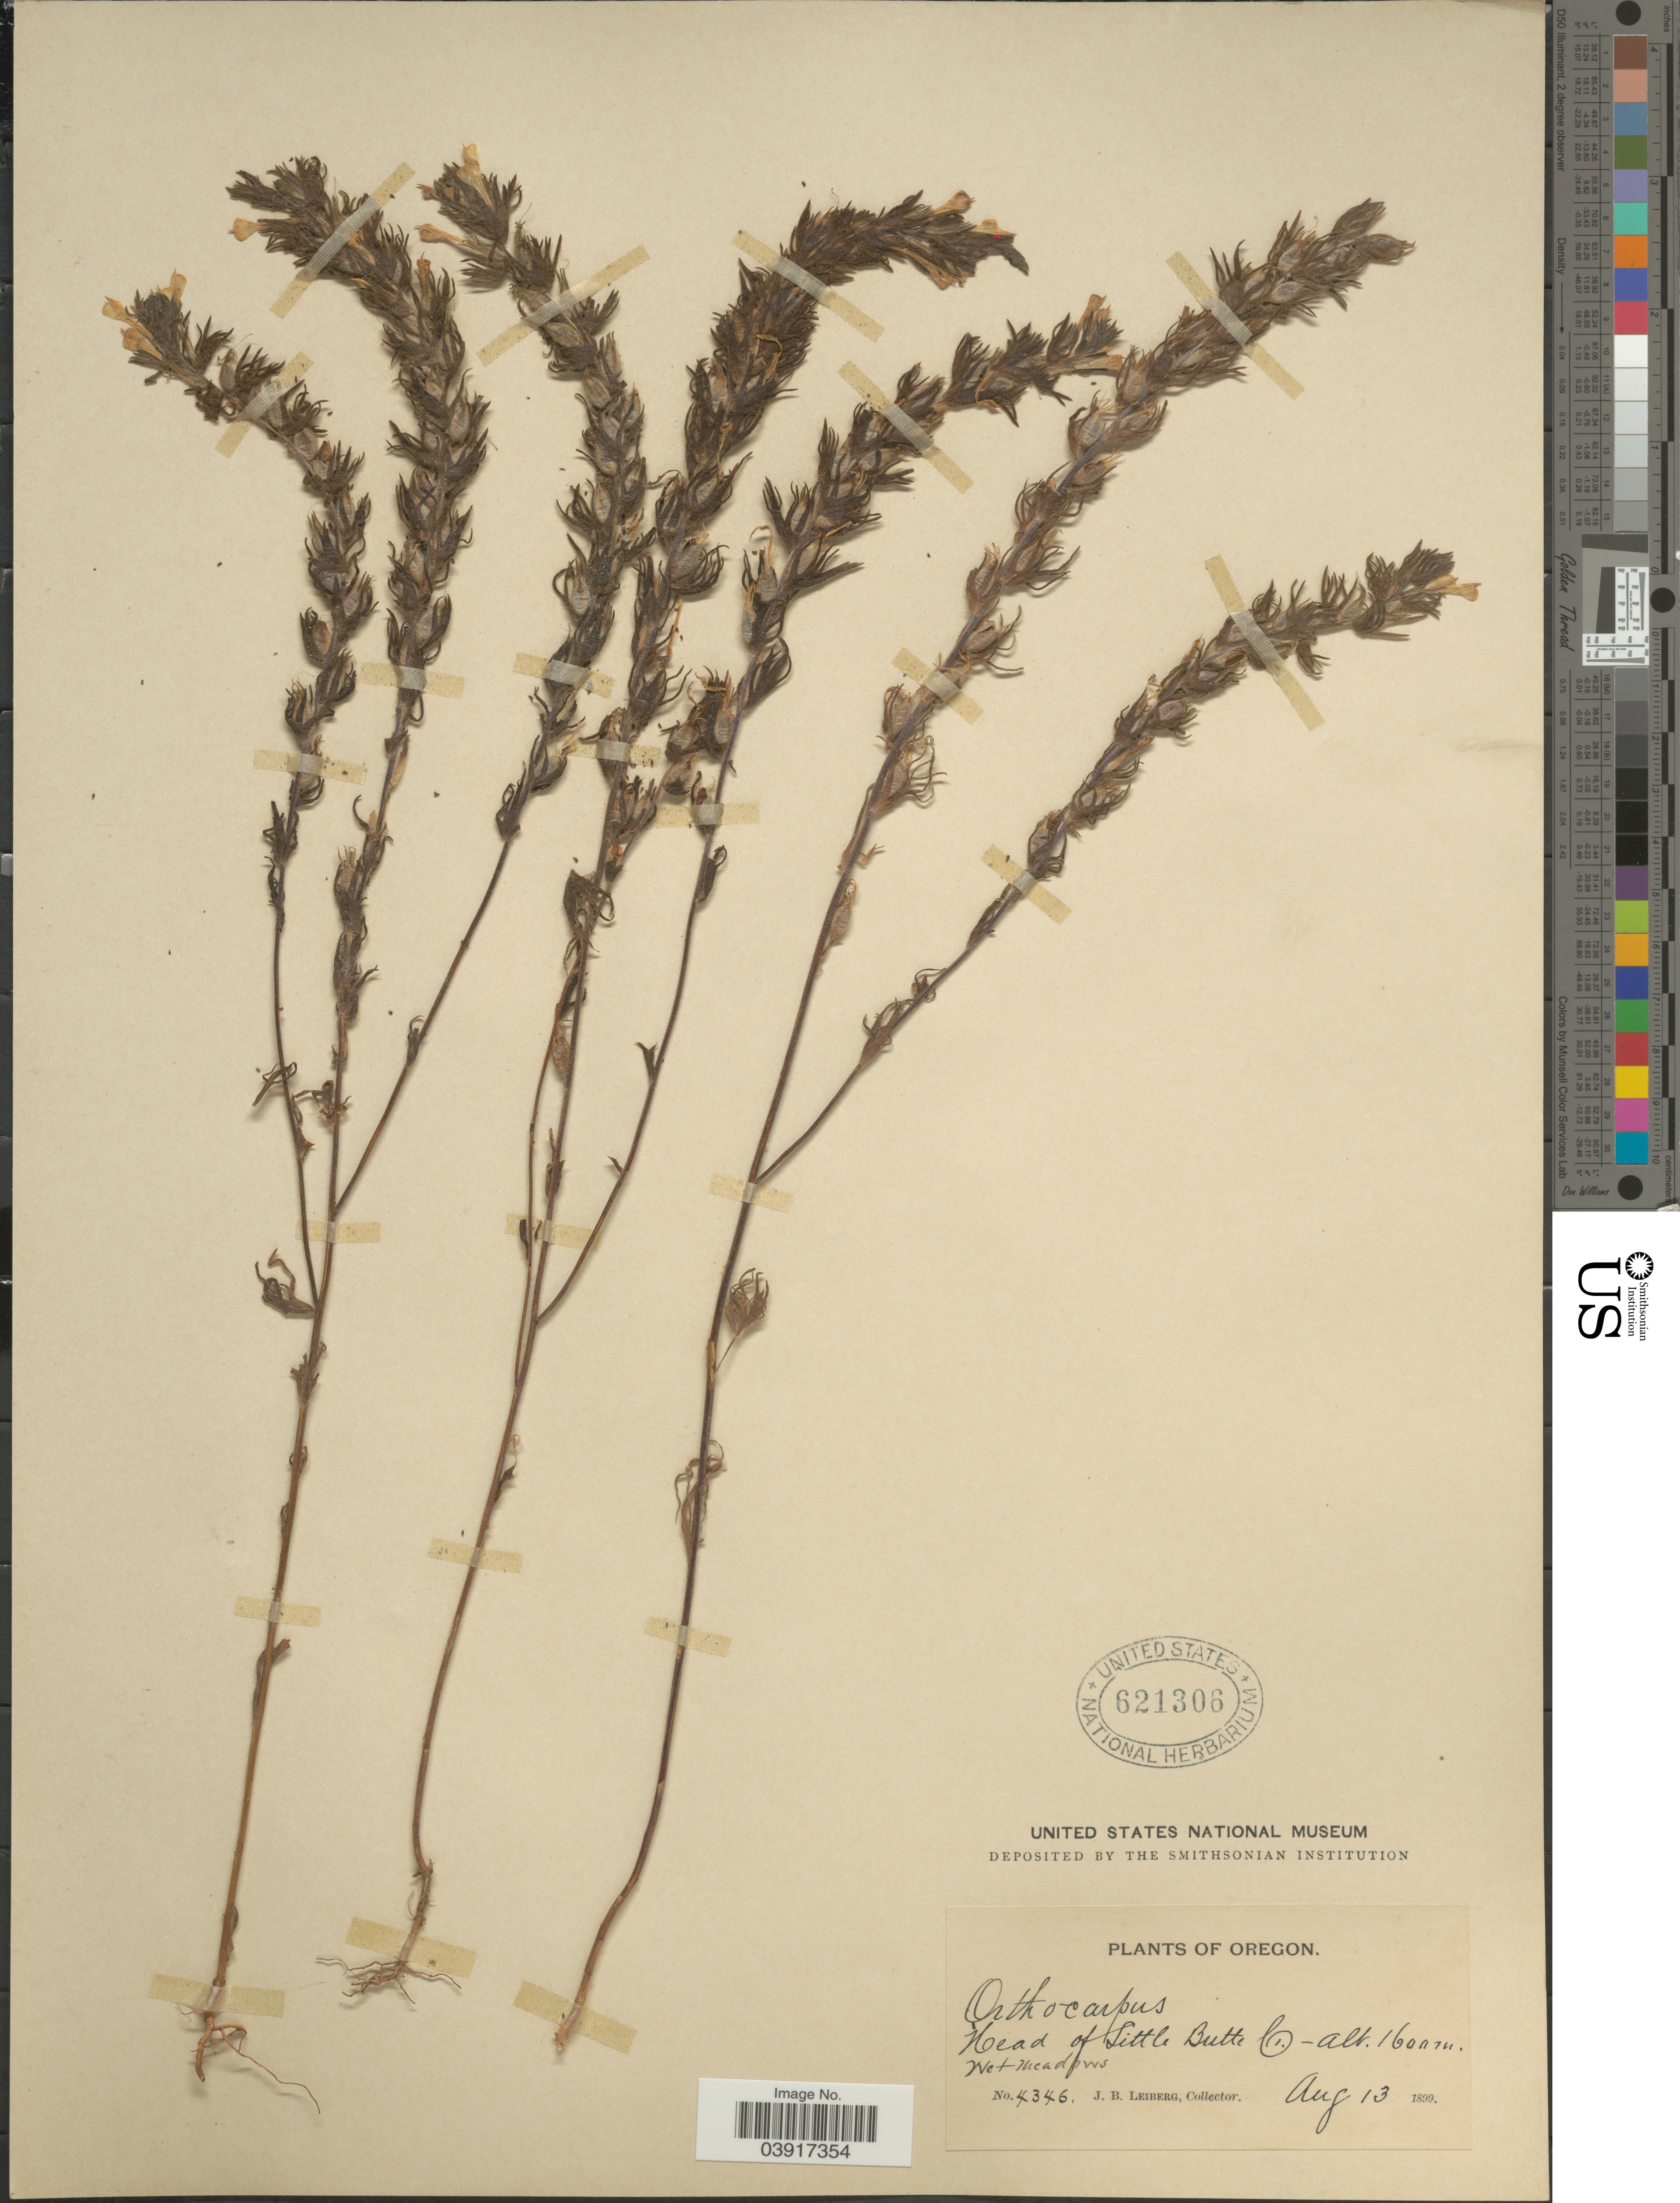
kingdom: Plantae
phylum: Tracheophyta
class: Magnoliopsida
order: Lamiales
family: Orobanchaceae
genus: Orthocarpus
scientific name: Orthocarpus hispidus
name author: Benth.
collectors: J. B. Leiberg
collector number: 4346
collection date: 1899-08-13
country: United States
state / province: Oregon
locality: Head of Little Butte Cr.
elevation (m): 1600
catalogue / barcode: US 621306